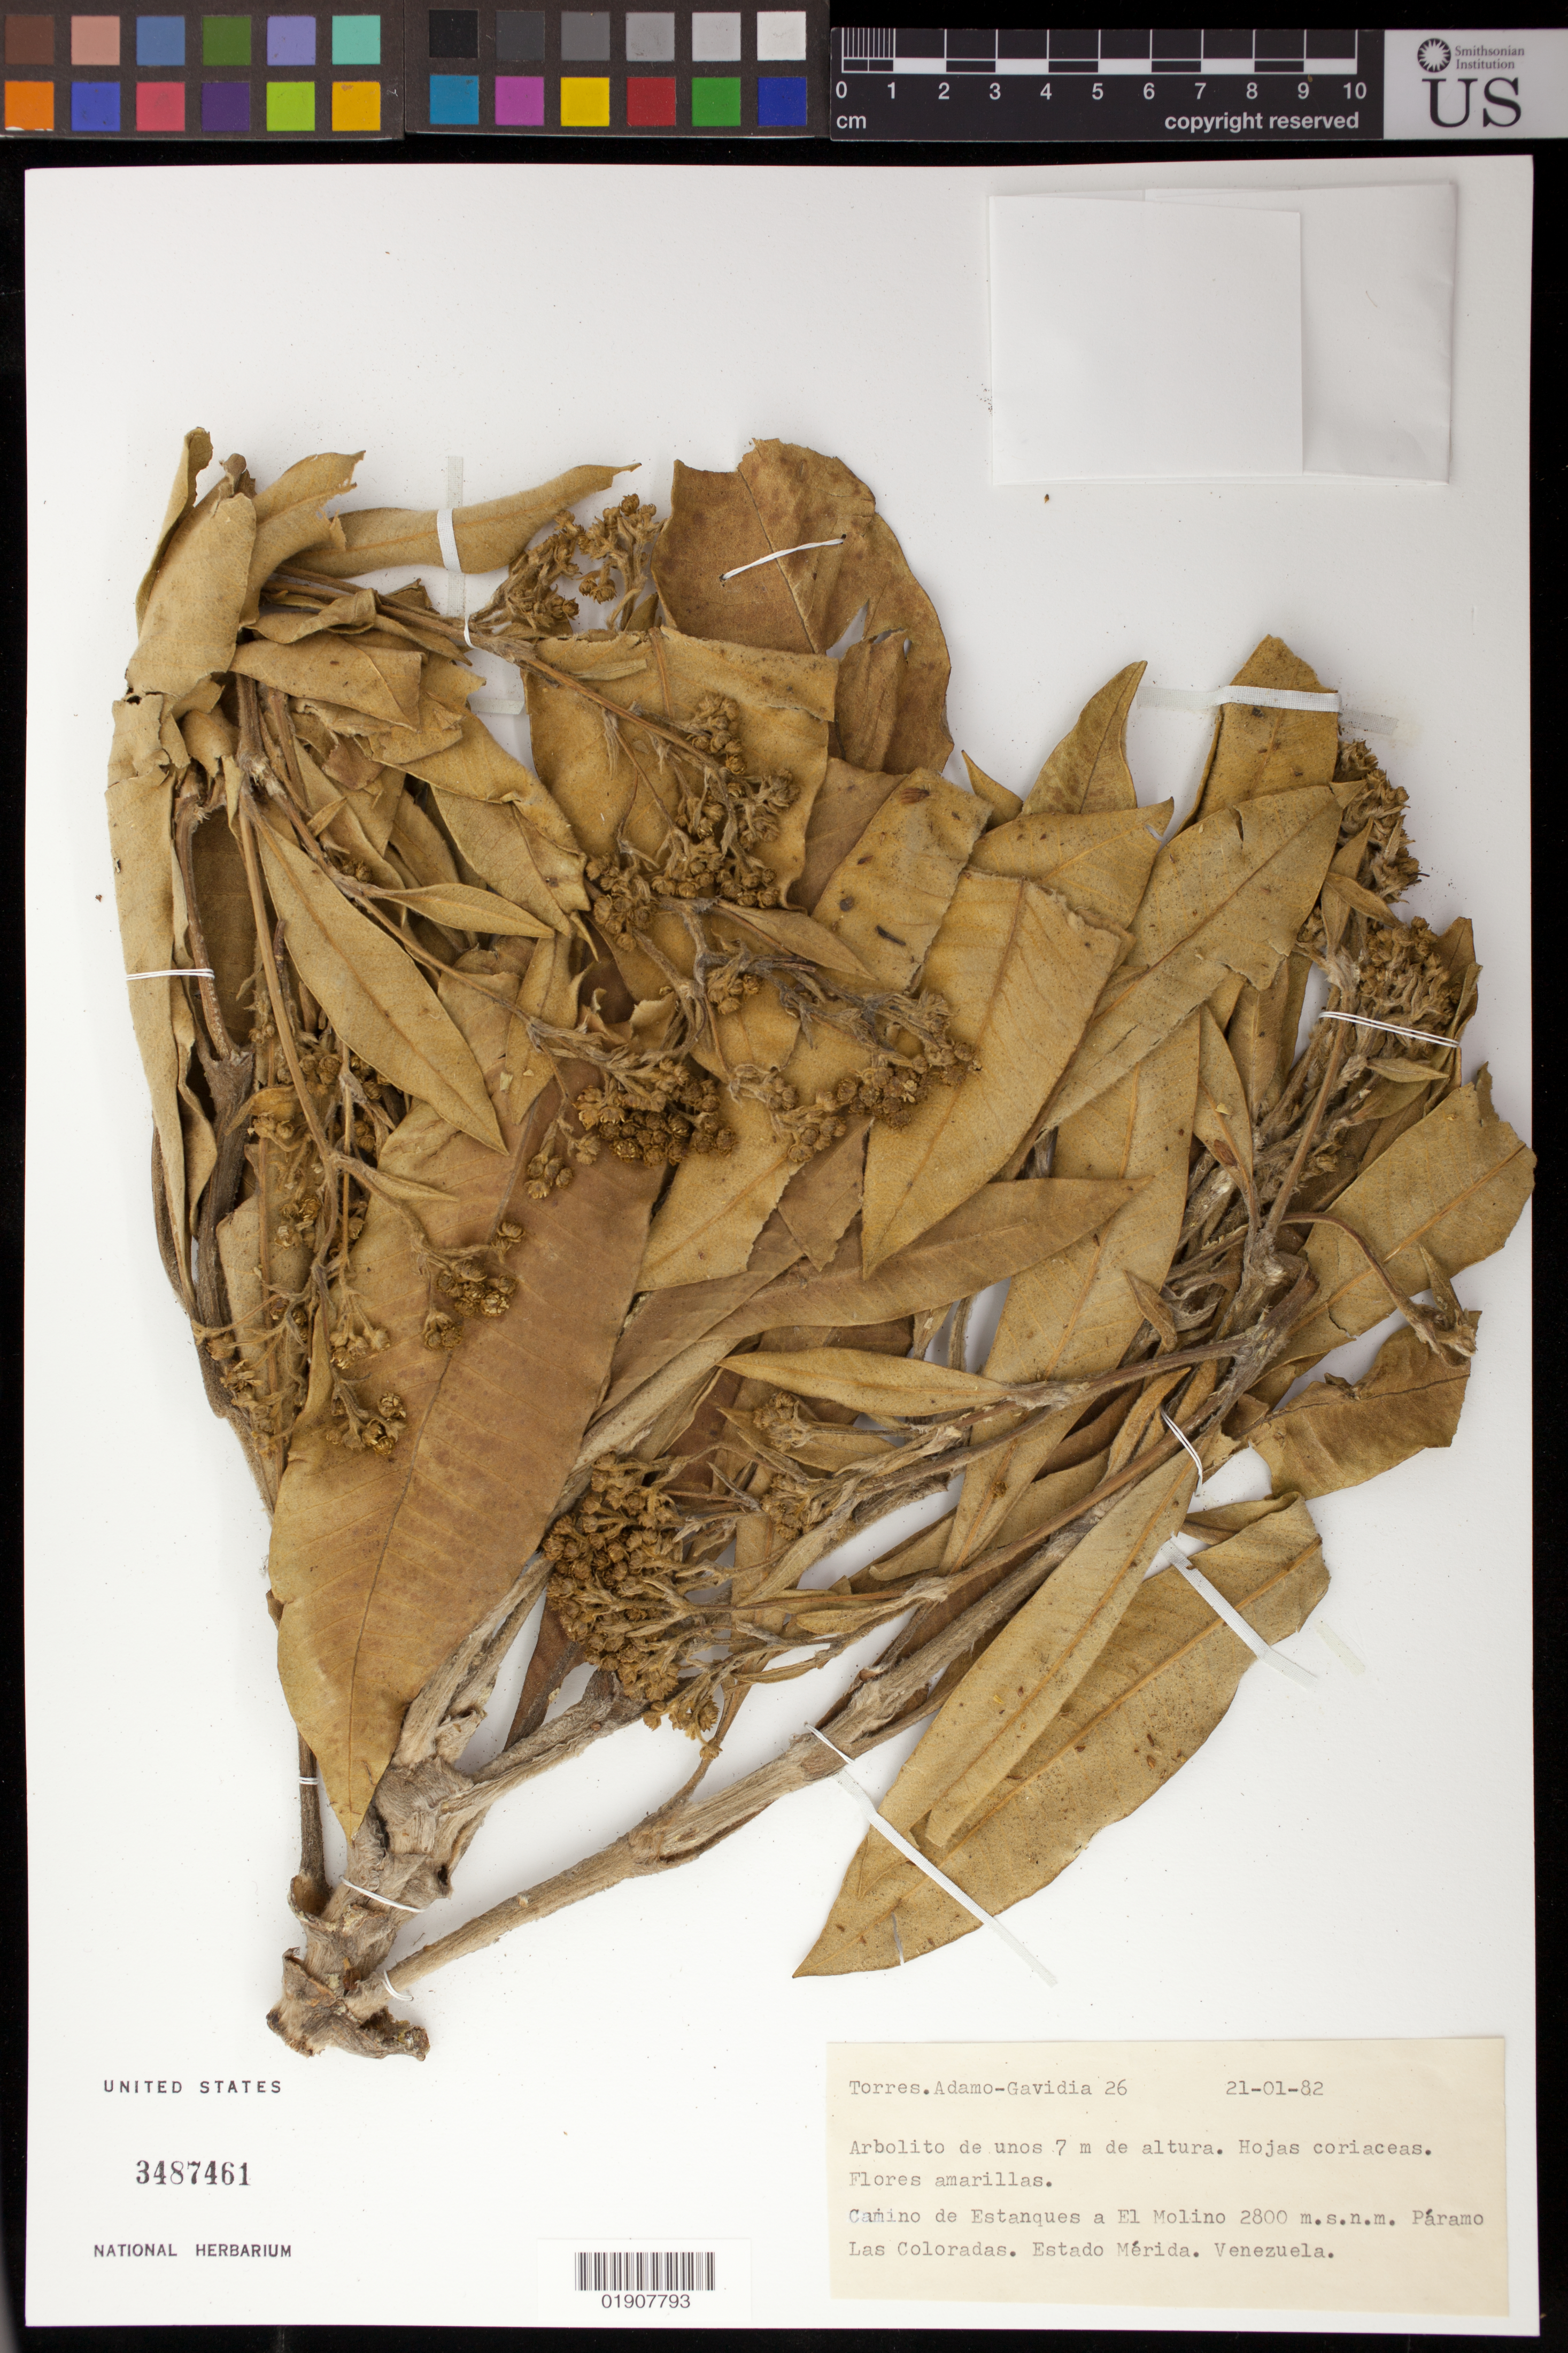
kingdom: Plantae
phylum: Tracheophyta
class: Magnoliopsida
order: Asterales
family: Asteraceae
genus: Tamania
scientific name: Tamania sp.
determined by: Ávila C., Fabio Andrés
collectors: F. Torres, J. Gaviria & G. Adamo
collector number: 26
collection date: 1982-01-21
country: Venezuela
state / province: Mérida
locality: Camino de Estanques a El Molino. Parama Las Coloradas.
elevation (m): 2800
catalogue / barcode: US 3487461